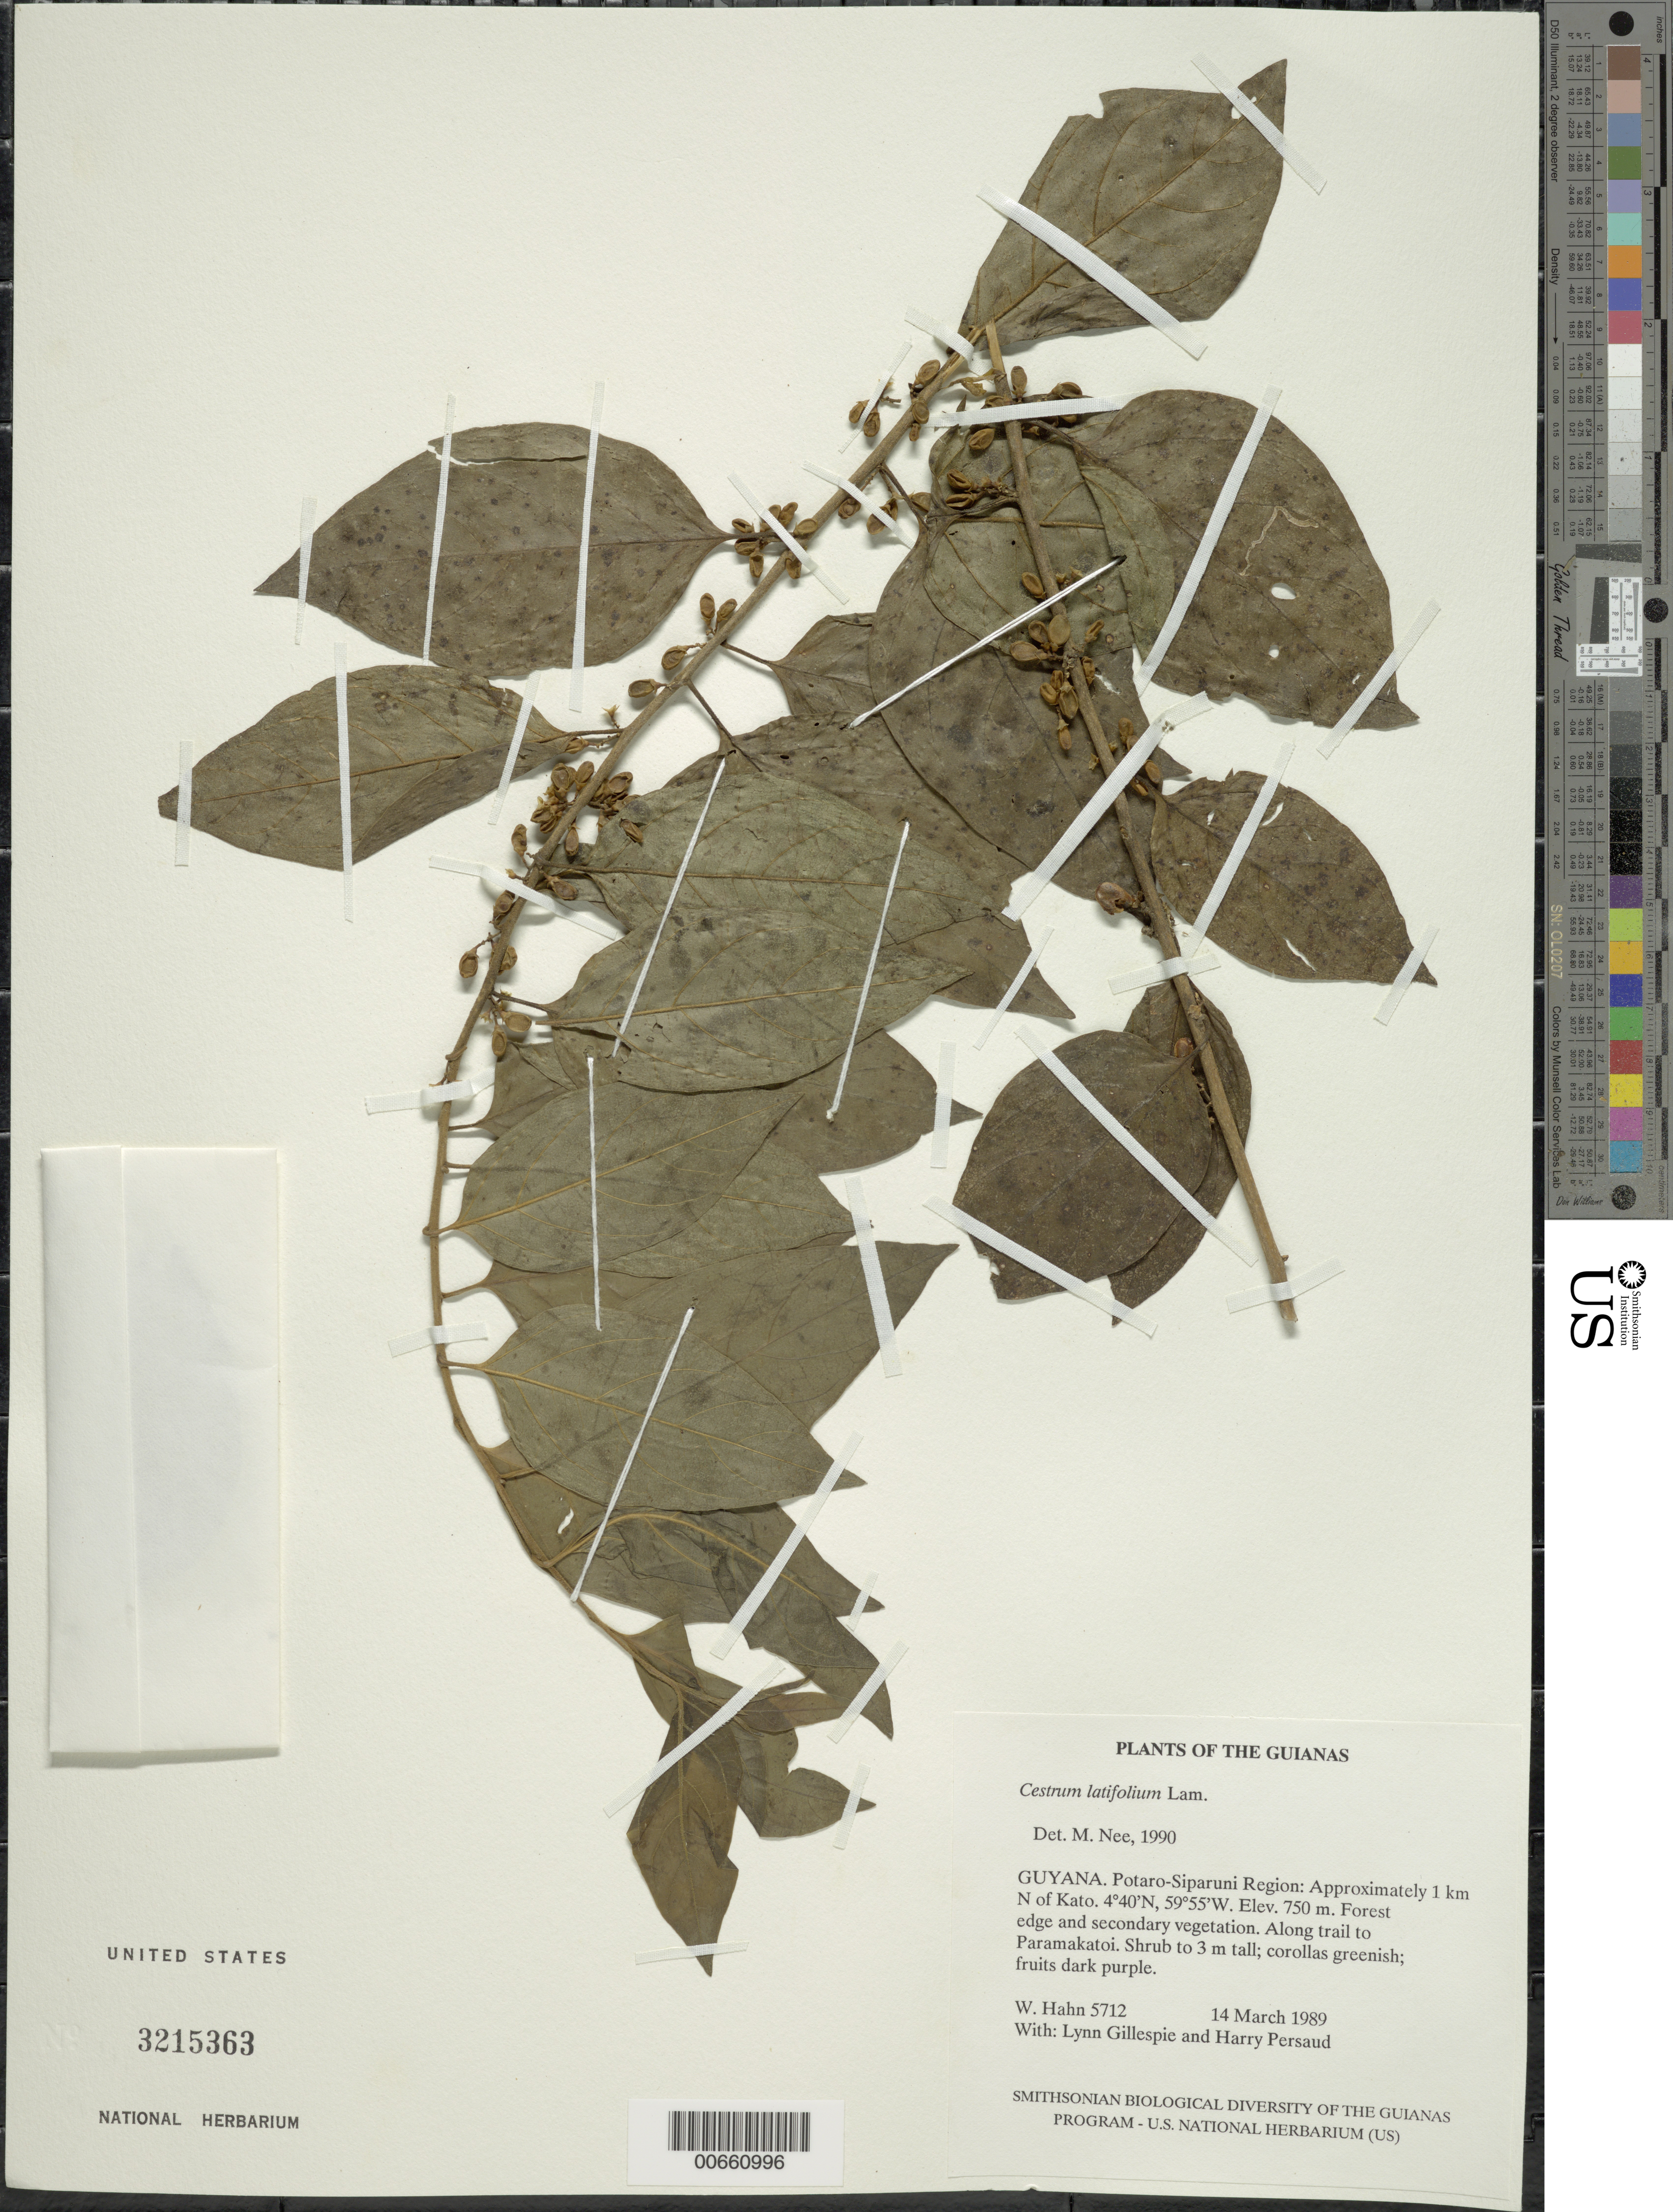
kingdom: Plantae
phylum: Tracheophyta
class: Magnoliopsida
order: Solanales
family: Solanaceae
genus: Cestrum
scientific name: Cestrum latifolium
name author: Lam.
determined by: Nee, Michael H.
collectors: W. Hahn, L. J. Gillespie & H. Persaud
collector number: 5712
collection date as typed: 14 March 1989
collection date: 1989-03-14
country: Guyana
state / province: Potaro-Siparuni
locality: Approximately 1 km N of Kato, along trail to Paramakatoi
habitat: Forest edge and secondary vegetation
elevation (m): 750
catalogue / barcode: US 3215363